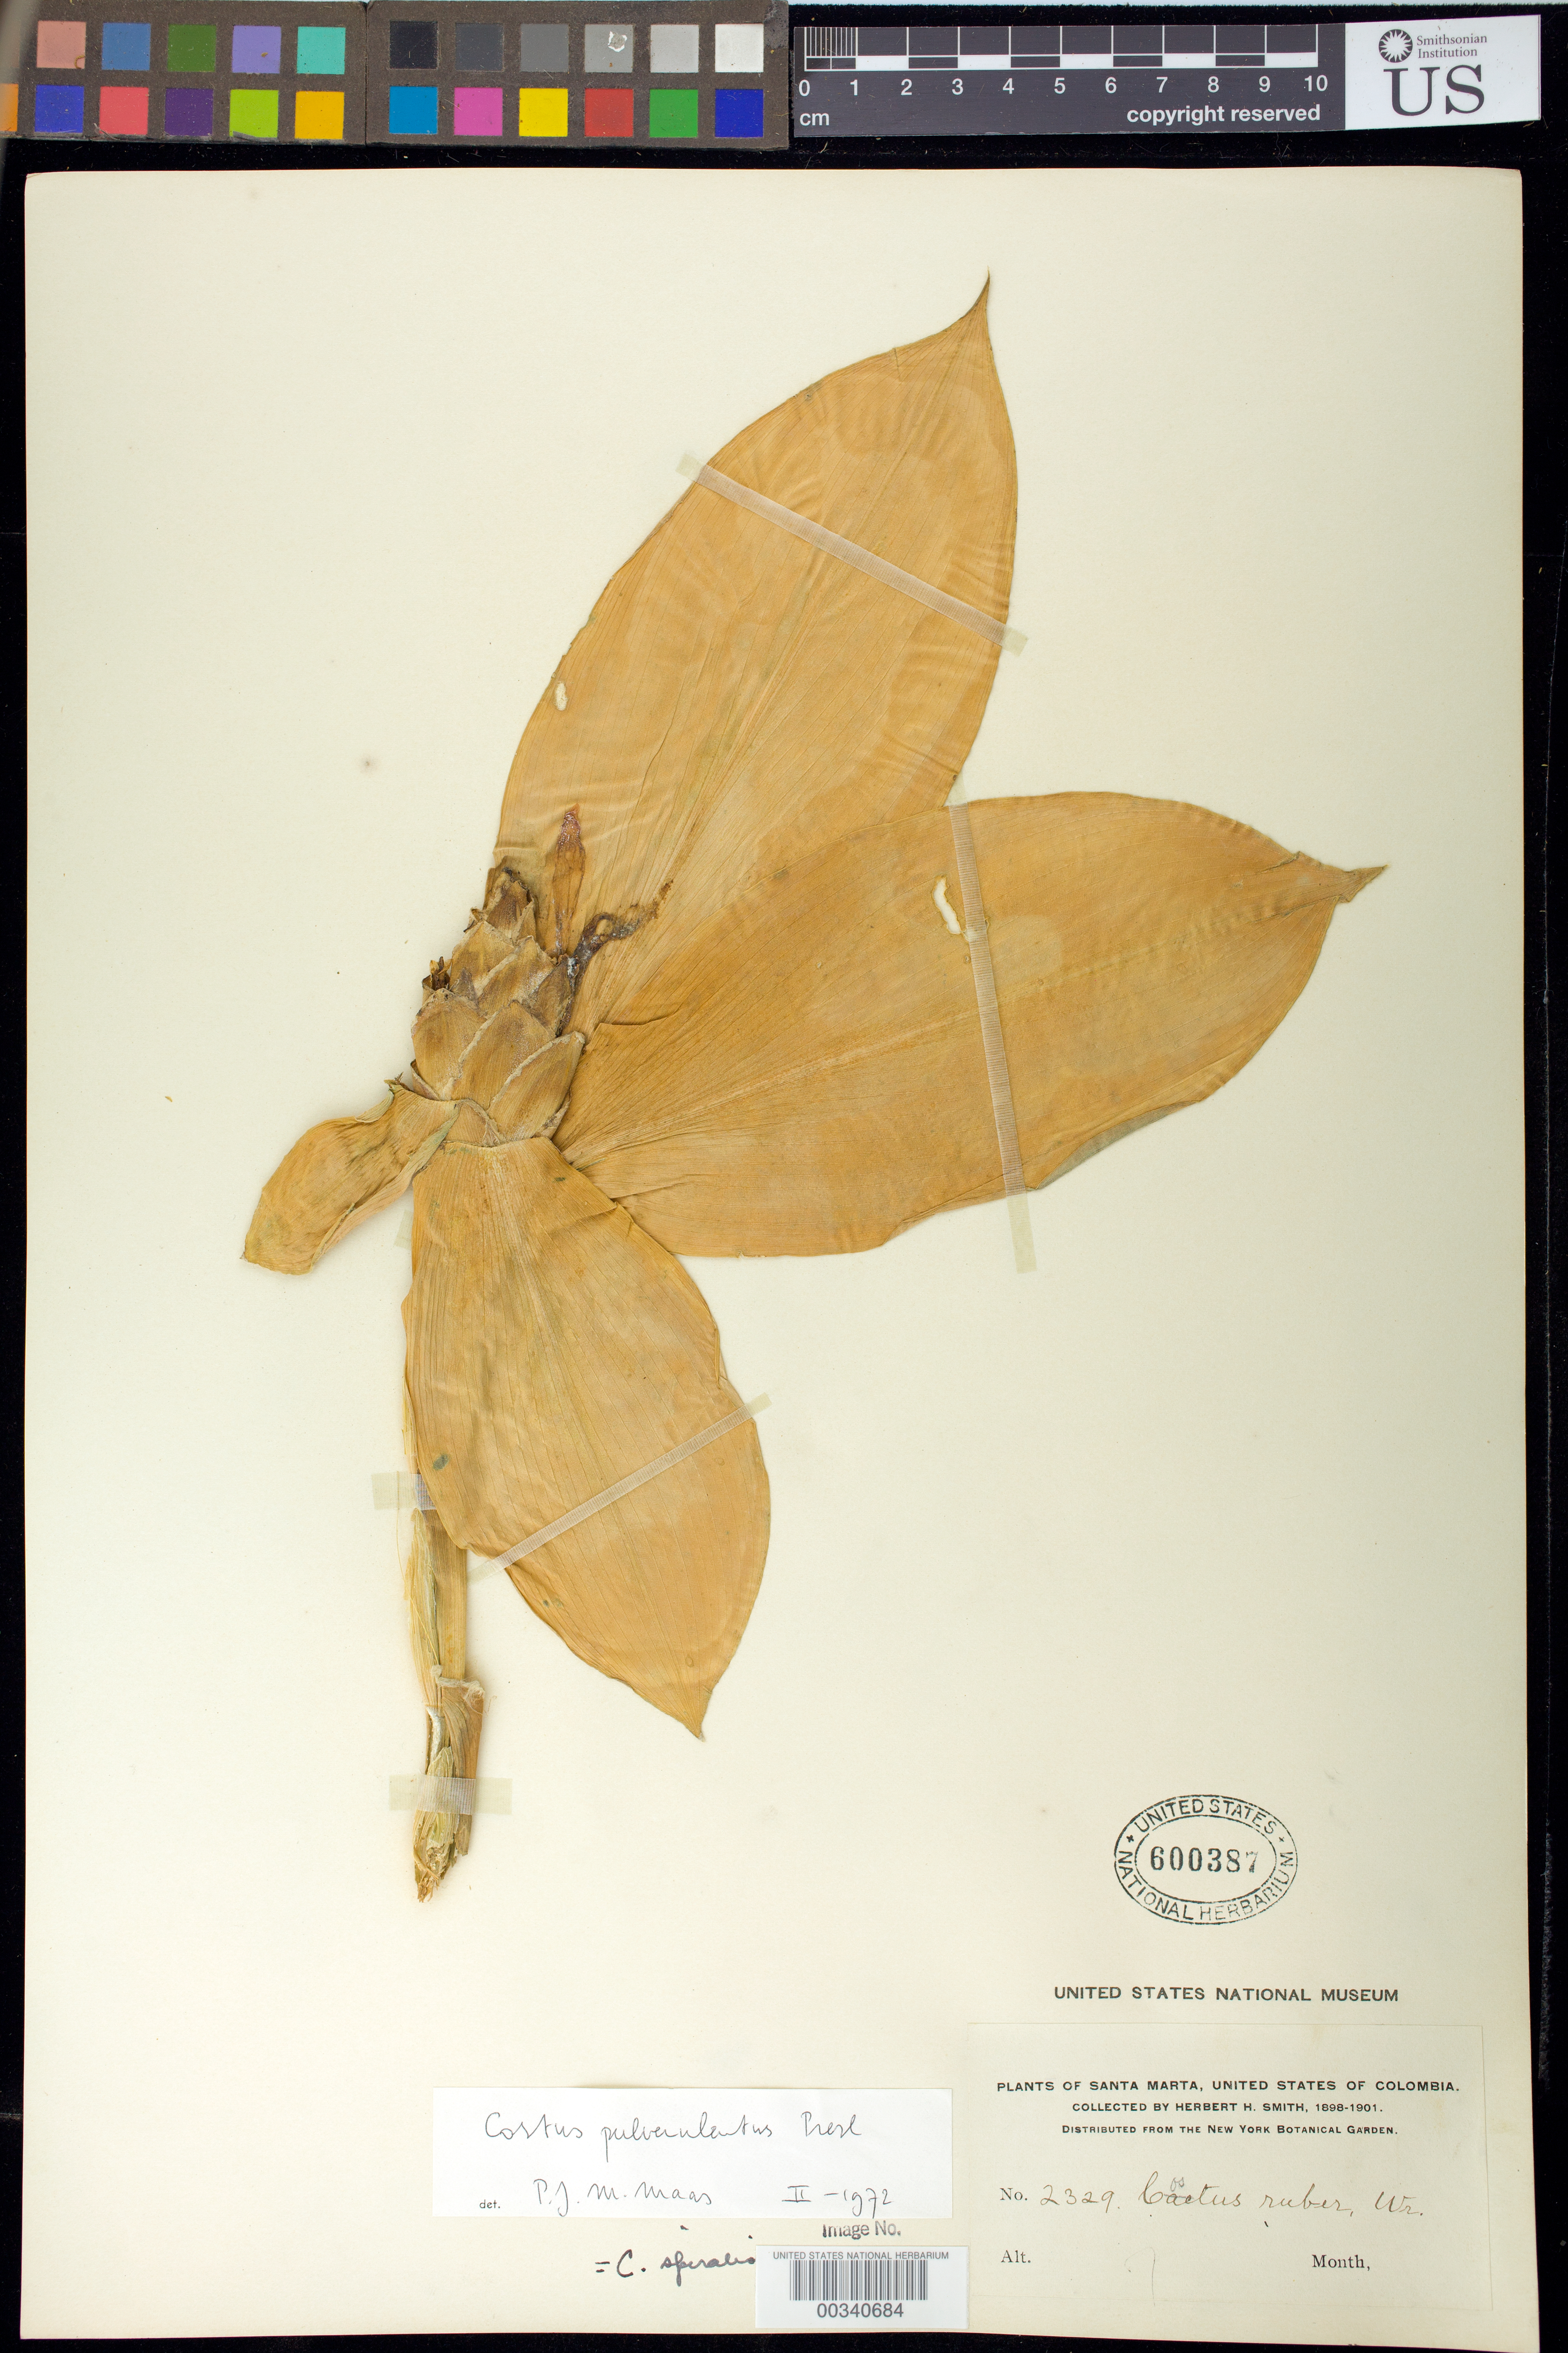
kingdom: Plantae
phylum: Tracheophyta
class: Liliopsida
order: Zingiberales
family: Costaceae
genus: Costus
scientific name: Costus pulverulentus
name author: C. Presl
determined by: Maas, Paul J. M.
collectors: Herbert H. Smith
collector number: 2329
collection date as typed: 1898 to -- -- 1901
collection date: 1898/1901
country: Colombia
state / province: Magdalena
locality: Plants of Santa Marta, united states of Colombia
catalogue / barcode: US 600387